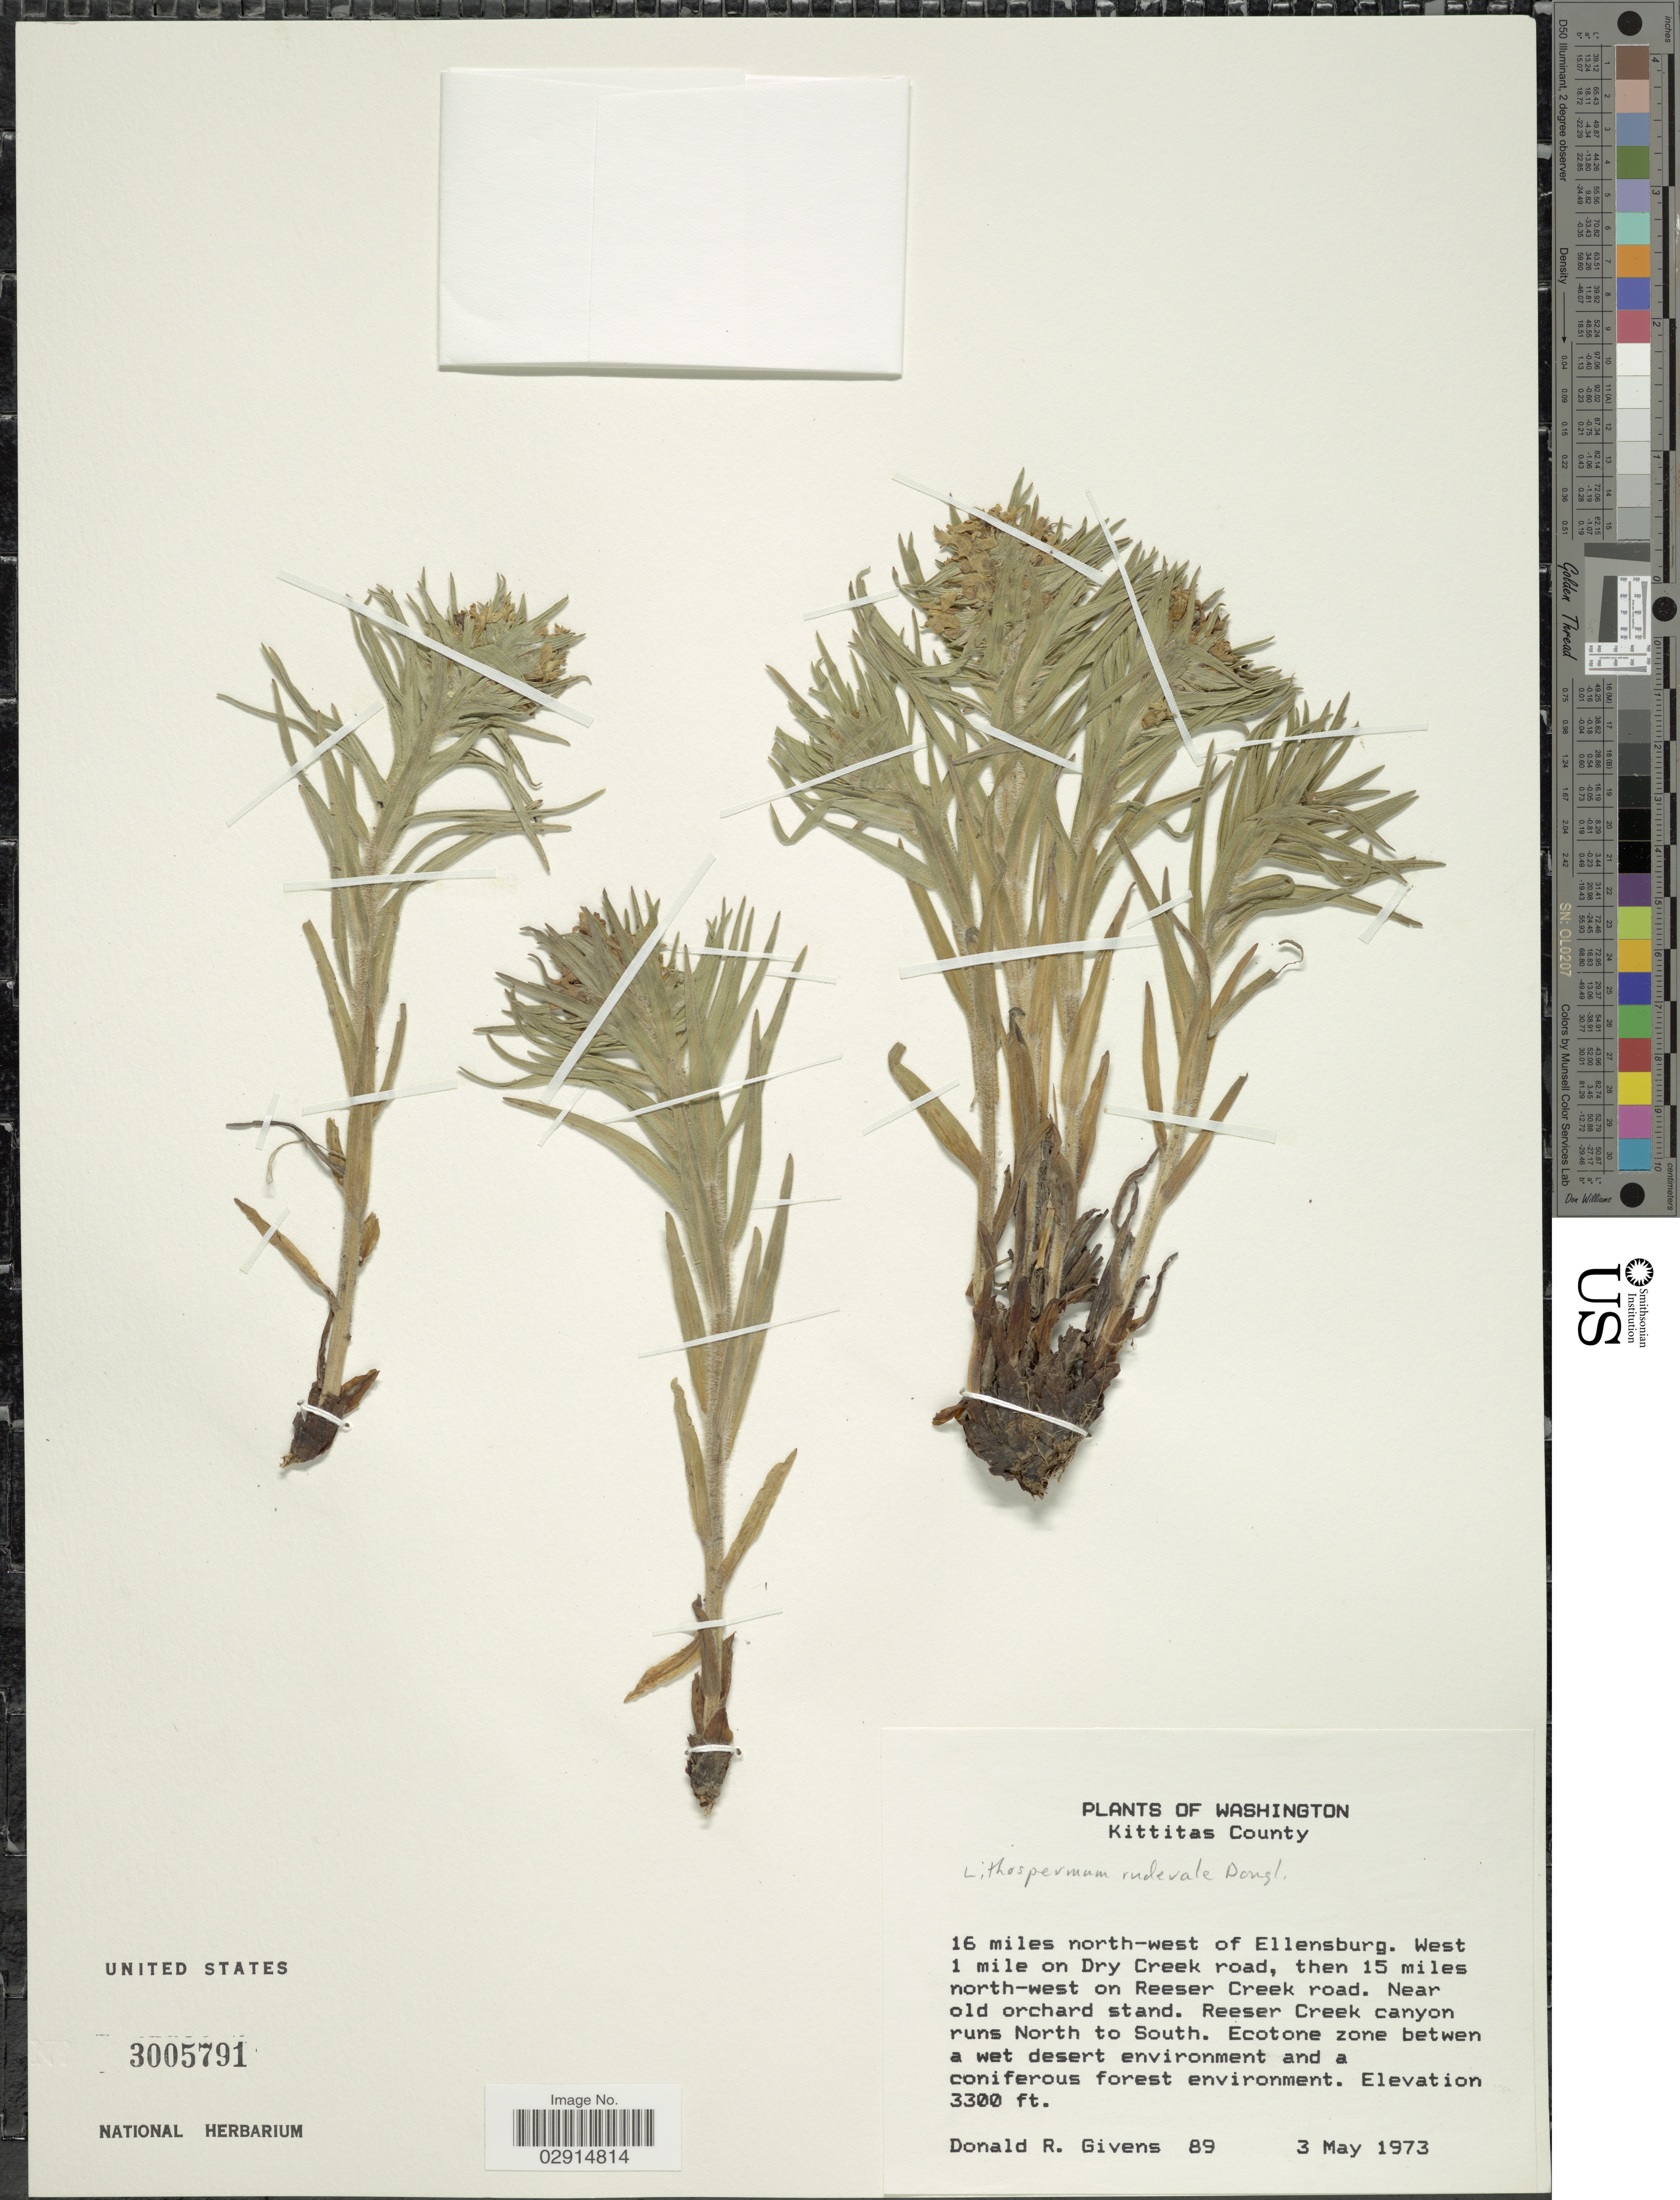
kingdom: Plantae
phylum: Tracheophyta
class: Magnoliopsida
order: Boraginales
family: Boraginaceae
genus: Lithospermum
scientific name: Lithospermum ruderale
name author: Douglas ex Lehm.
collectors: D. Givens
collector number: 89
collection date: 1973-05-03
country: United States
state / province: Washington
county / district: Kittitas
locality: Kittitas County, 16 miles north-west of Ellensburg, West 1 mile on Dry Creek road, Then 15 miles north-west on Reeser Creek road, Near old orchard stand, Reeser Creek canyon runs North to South.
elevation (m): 1006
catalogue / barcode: US 3005791